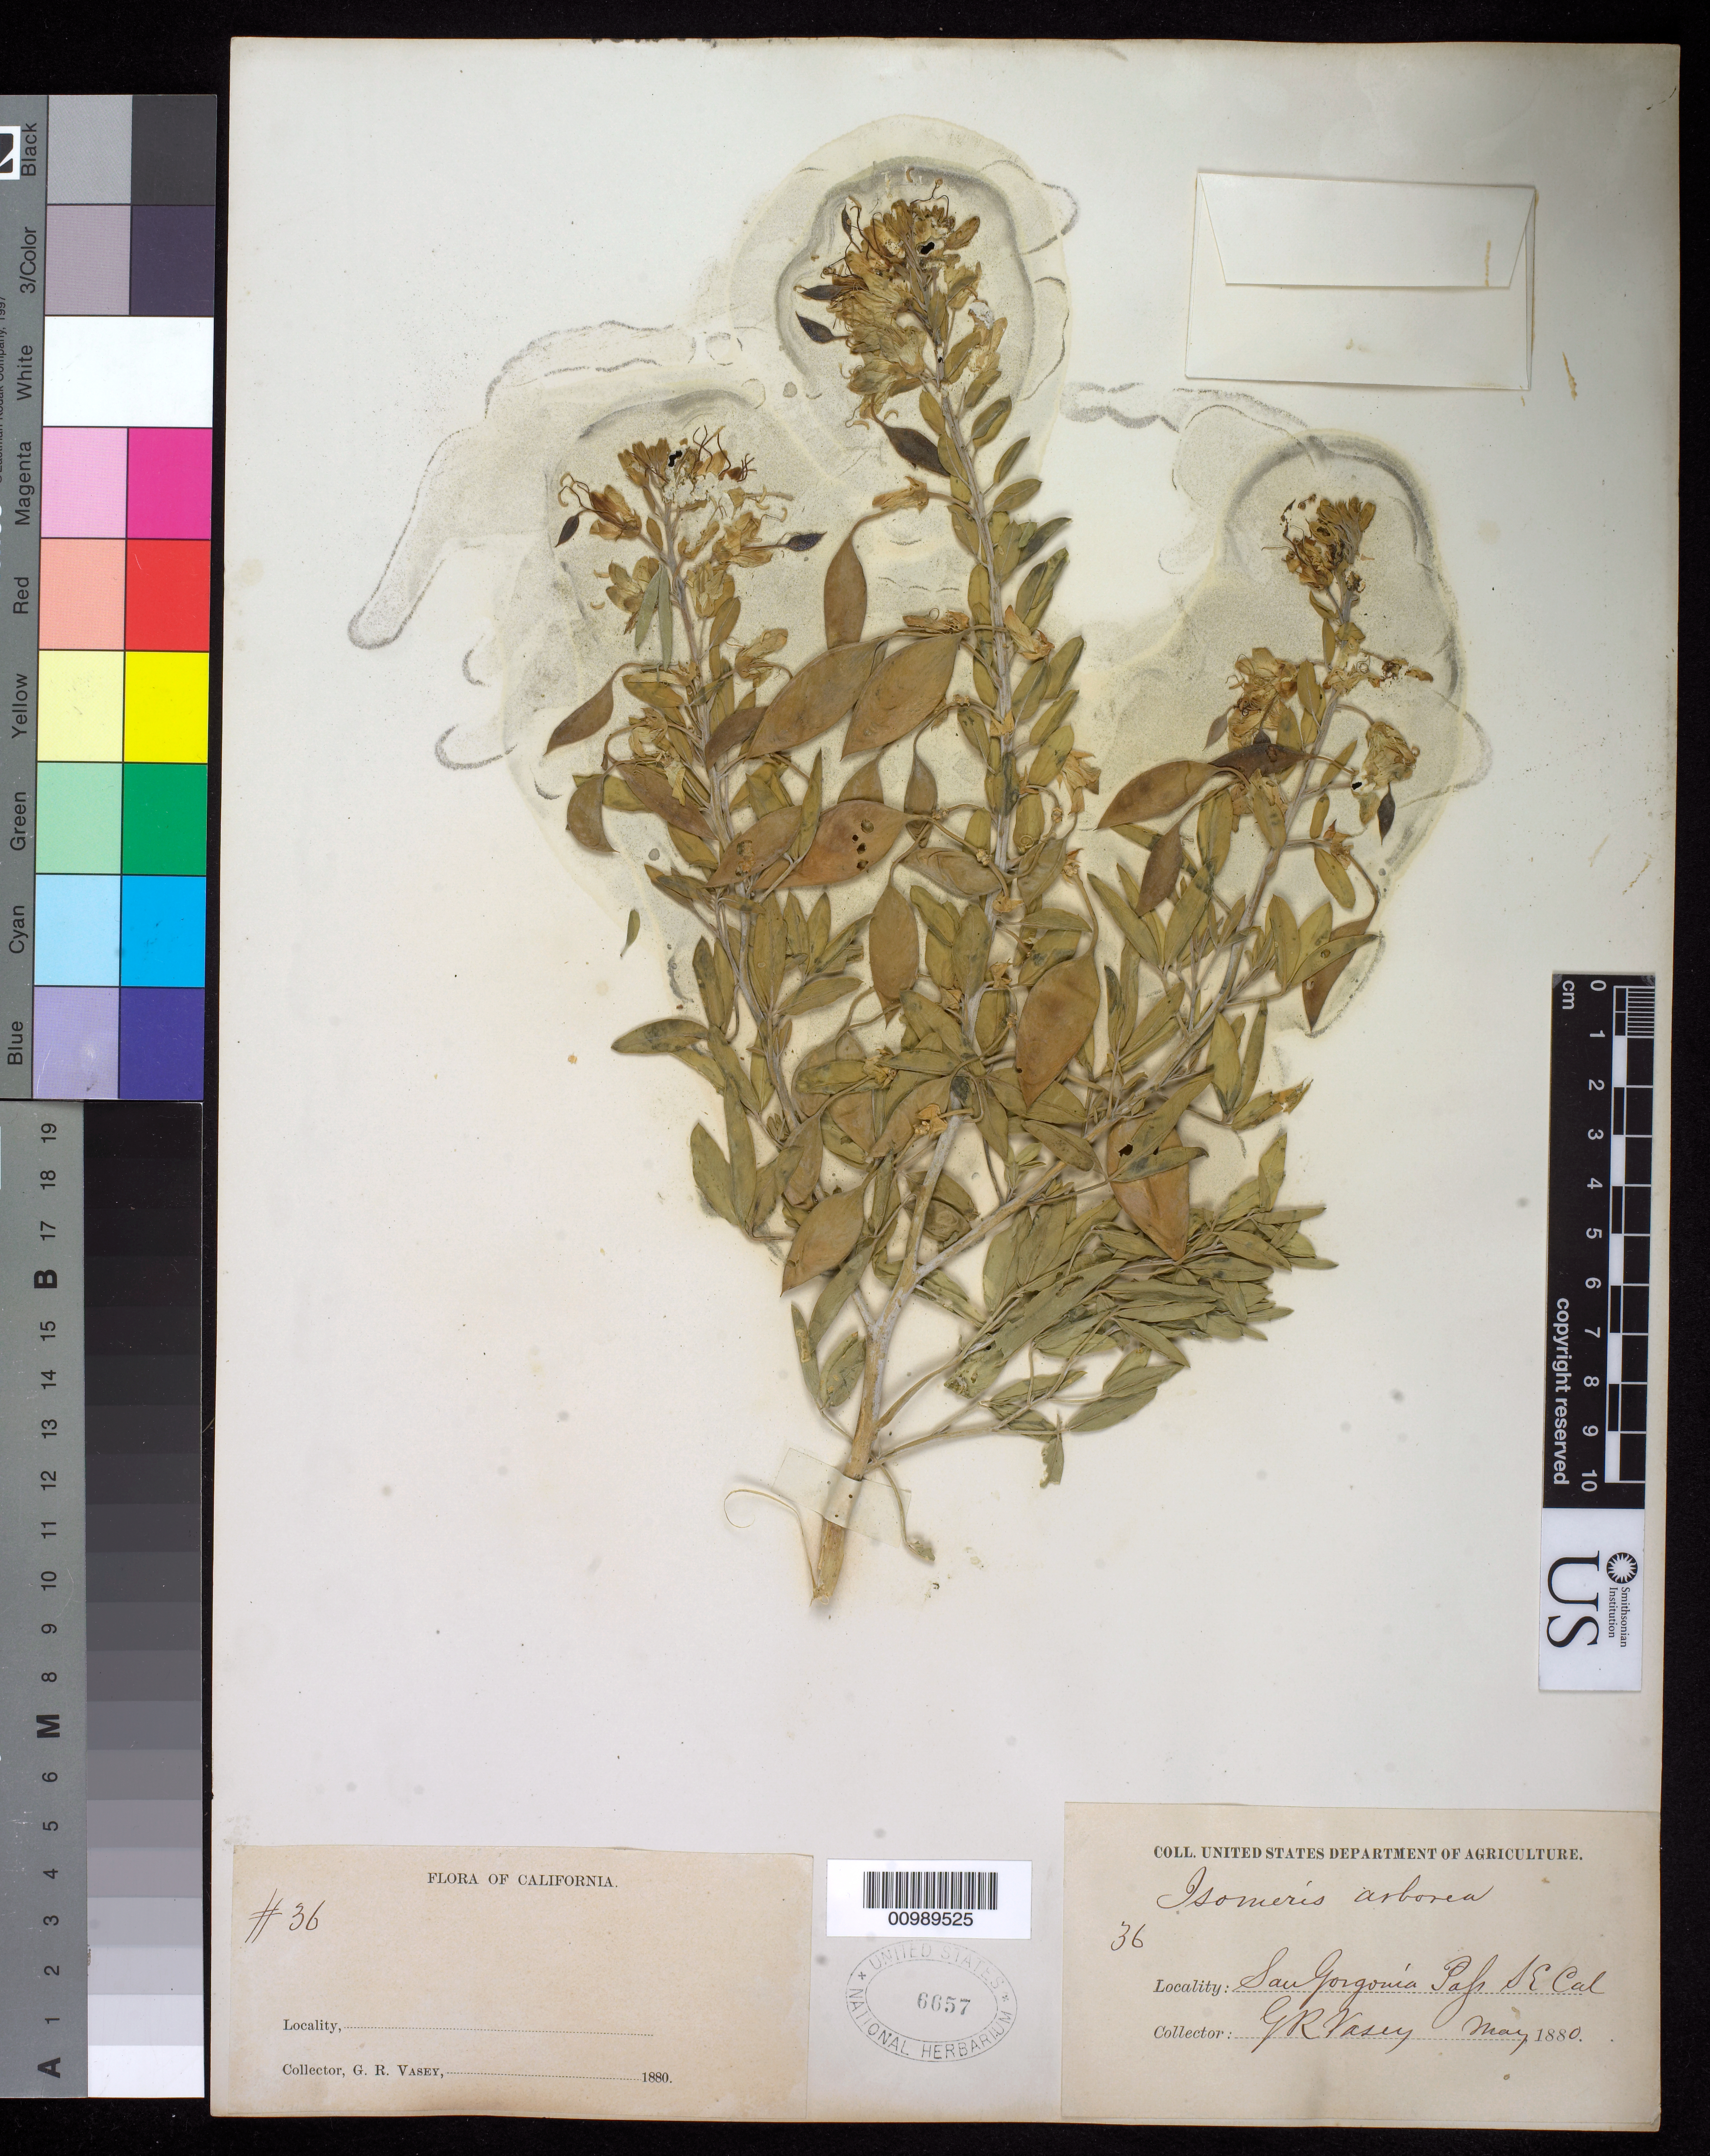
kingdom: Plantae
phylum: Tracheophyta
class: Magnoliopsida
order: Brassicales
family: Cleomaceae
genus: Cleomella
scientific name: Cleomella arborea var. angustata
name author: (Parish) Roalson & J.C. Hall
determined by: Strong, Mark T., (BOT), Smithsonian Institution - National Museum of Natural History (UNITED STATES)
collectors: G. R. Vasey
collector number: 36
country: United States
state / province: California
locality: San Gorgonia Pass SE California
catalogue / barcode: US 6657